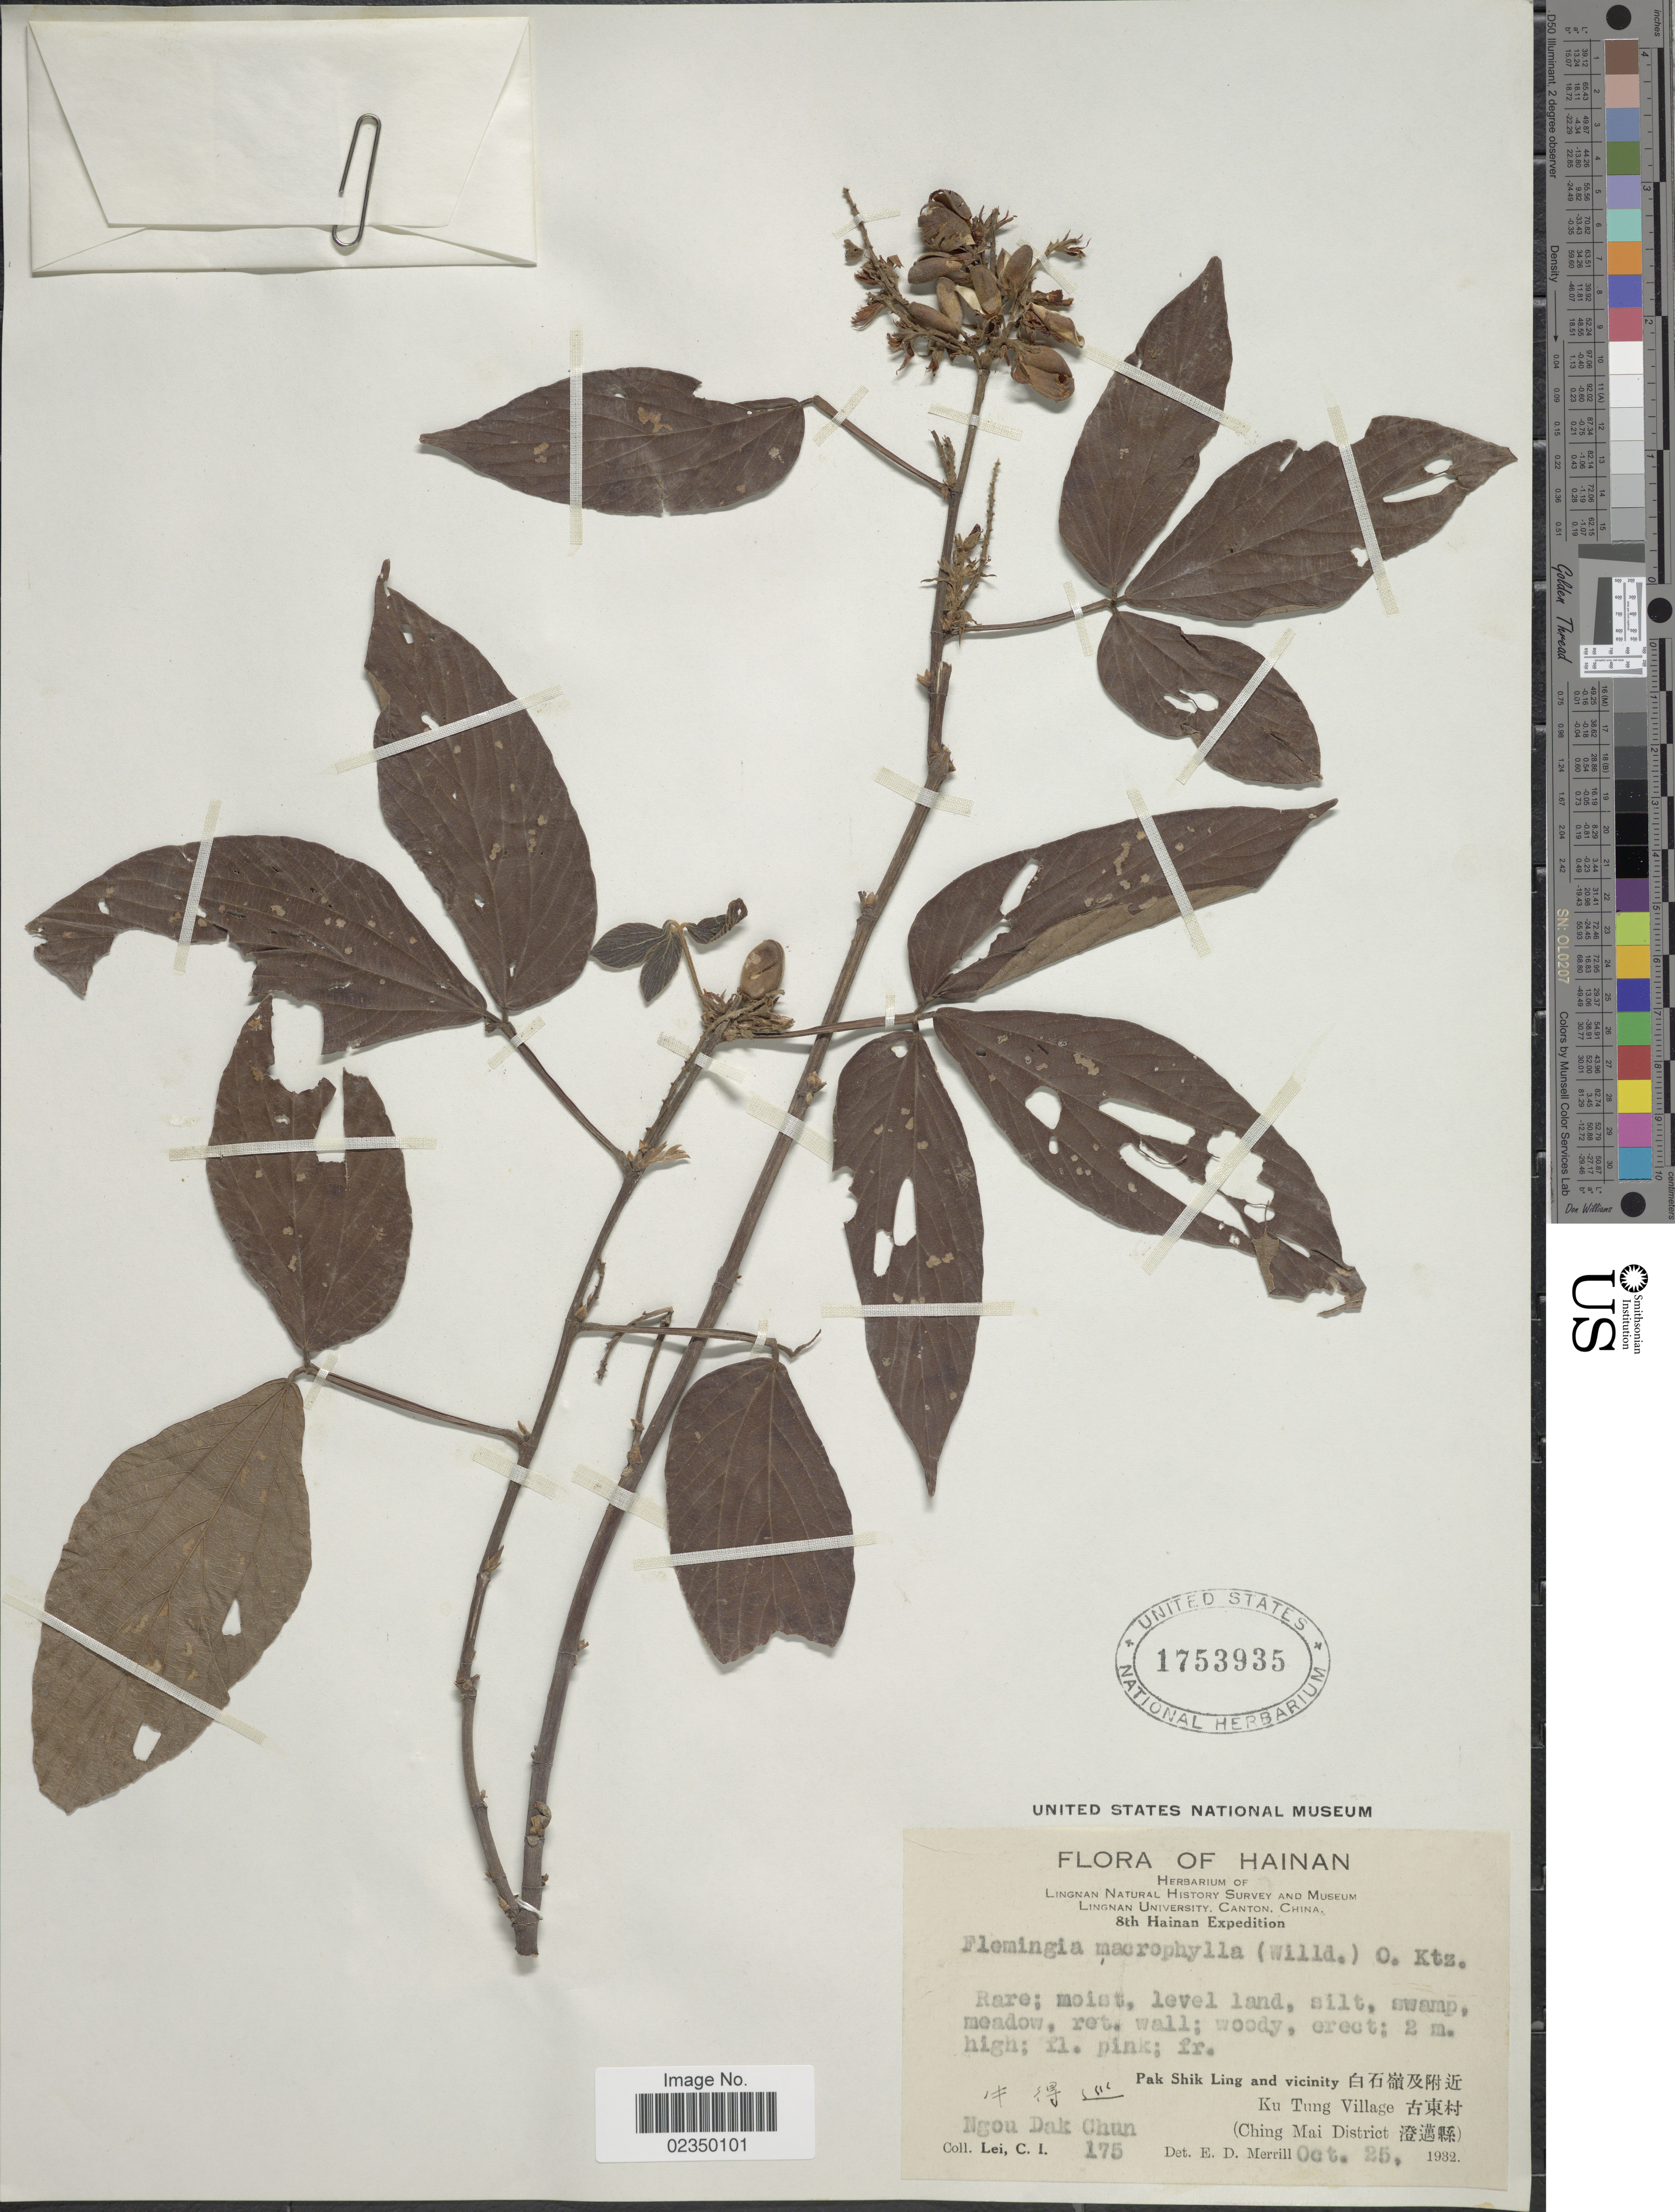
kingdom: Plantae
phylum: Tracheophyta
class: Magnoliopsida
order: Fabales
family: Fabaceae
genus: Flemingia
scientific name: Flemingia macrophylla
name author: (Willd.) Kuntze ex Merr.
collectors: C. I. Lei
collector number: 175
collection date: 1932-10-25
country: China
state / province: Hainan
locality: Hainan, Pak Shik Ling and vicinity X, Ku Tung Village X, (Ching Mai District X).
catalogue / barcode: US 1753935